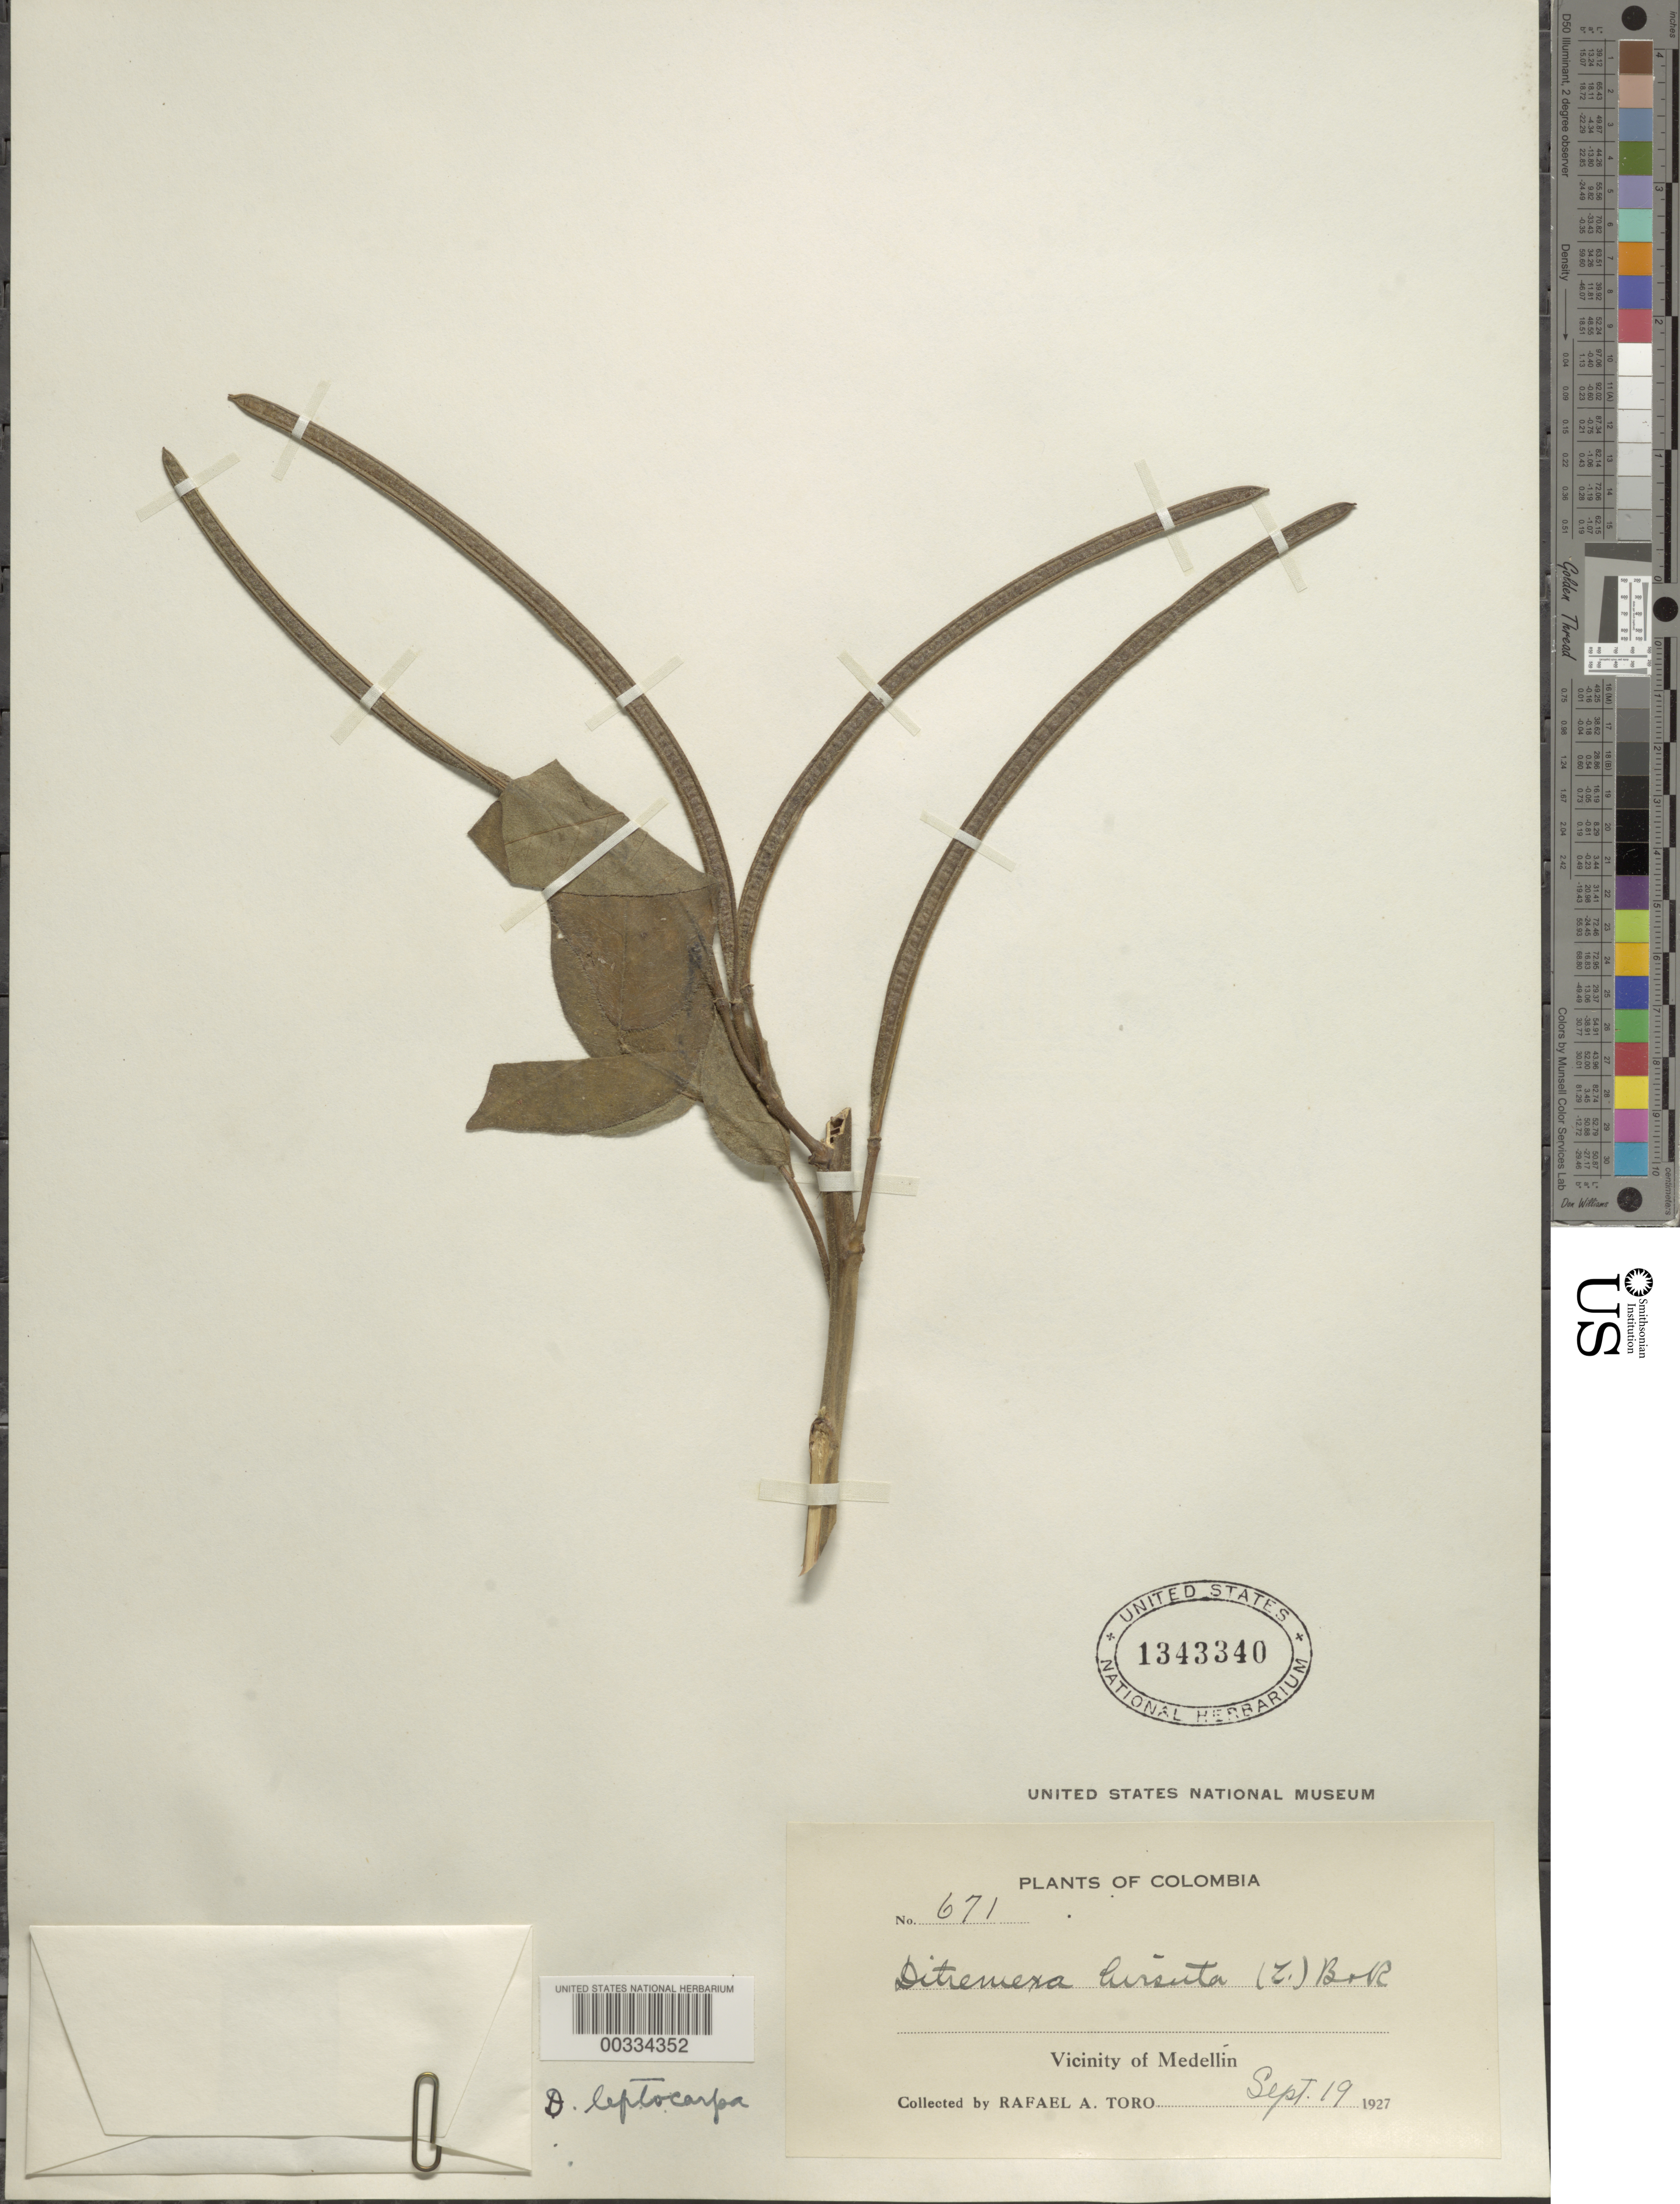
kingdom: Plantae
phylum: Tracheophyta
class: Magnoliopsida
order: Fabales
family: Fabaceae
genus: Senna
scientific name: Senna hirsuta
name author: (L.) H.S. Irwin & Barneby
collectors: R. A. Toro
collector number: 671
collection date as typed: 19 Sep 1927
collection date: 1927-09-19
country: Colombia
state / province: Antioquia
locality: Vicinity of Medellin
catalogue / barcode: US 1343340